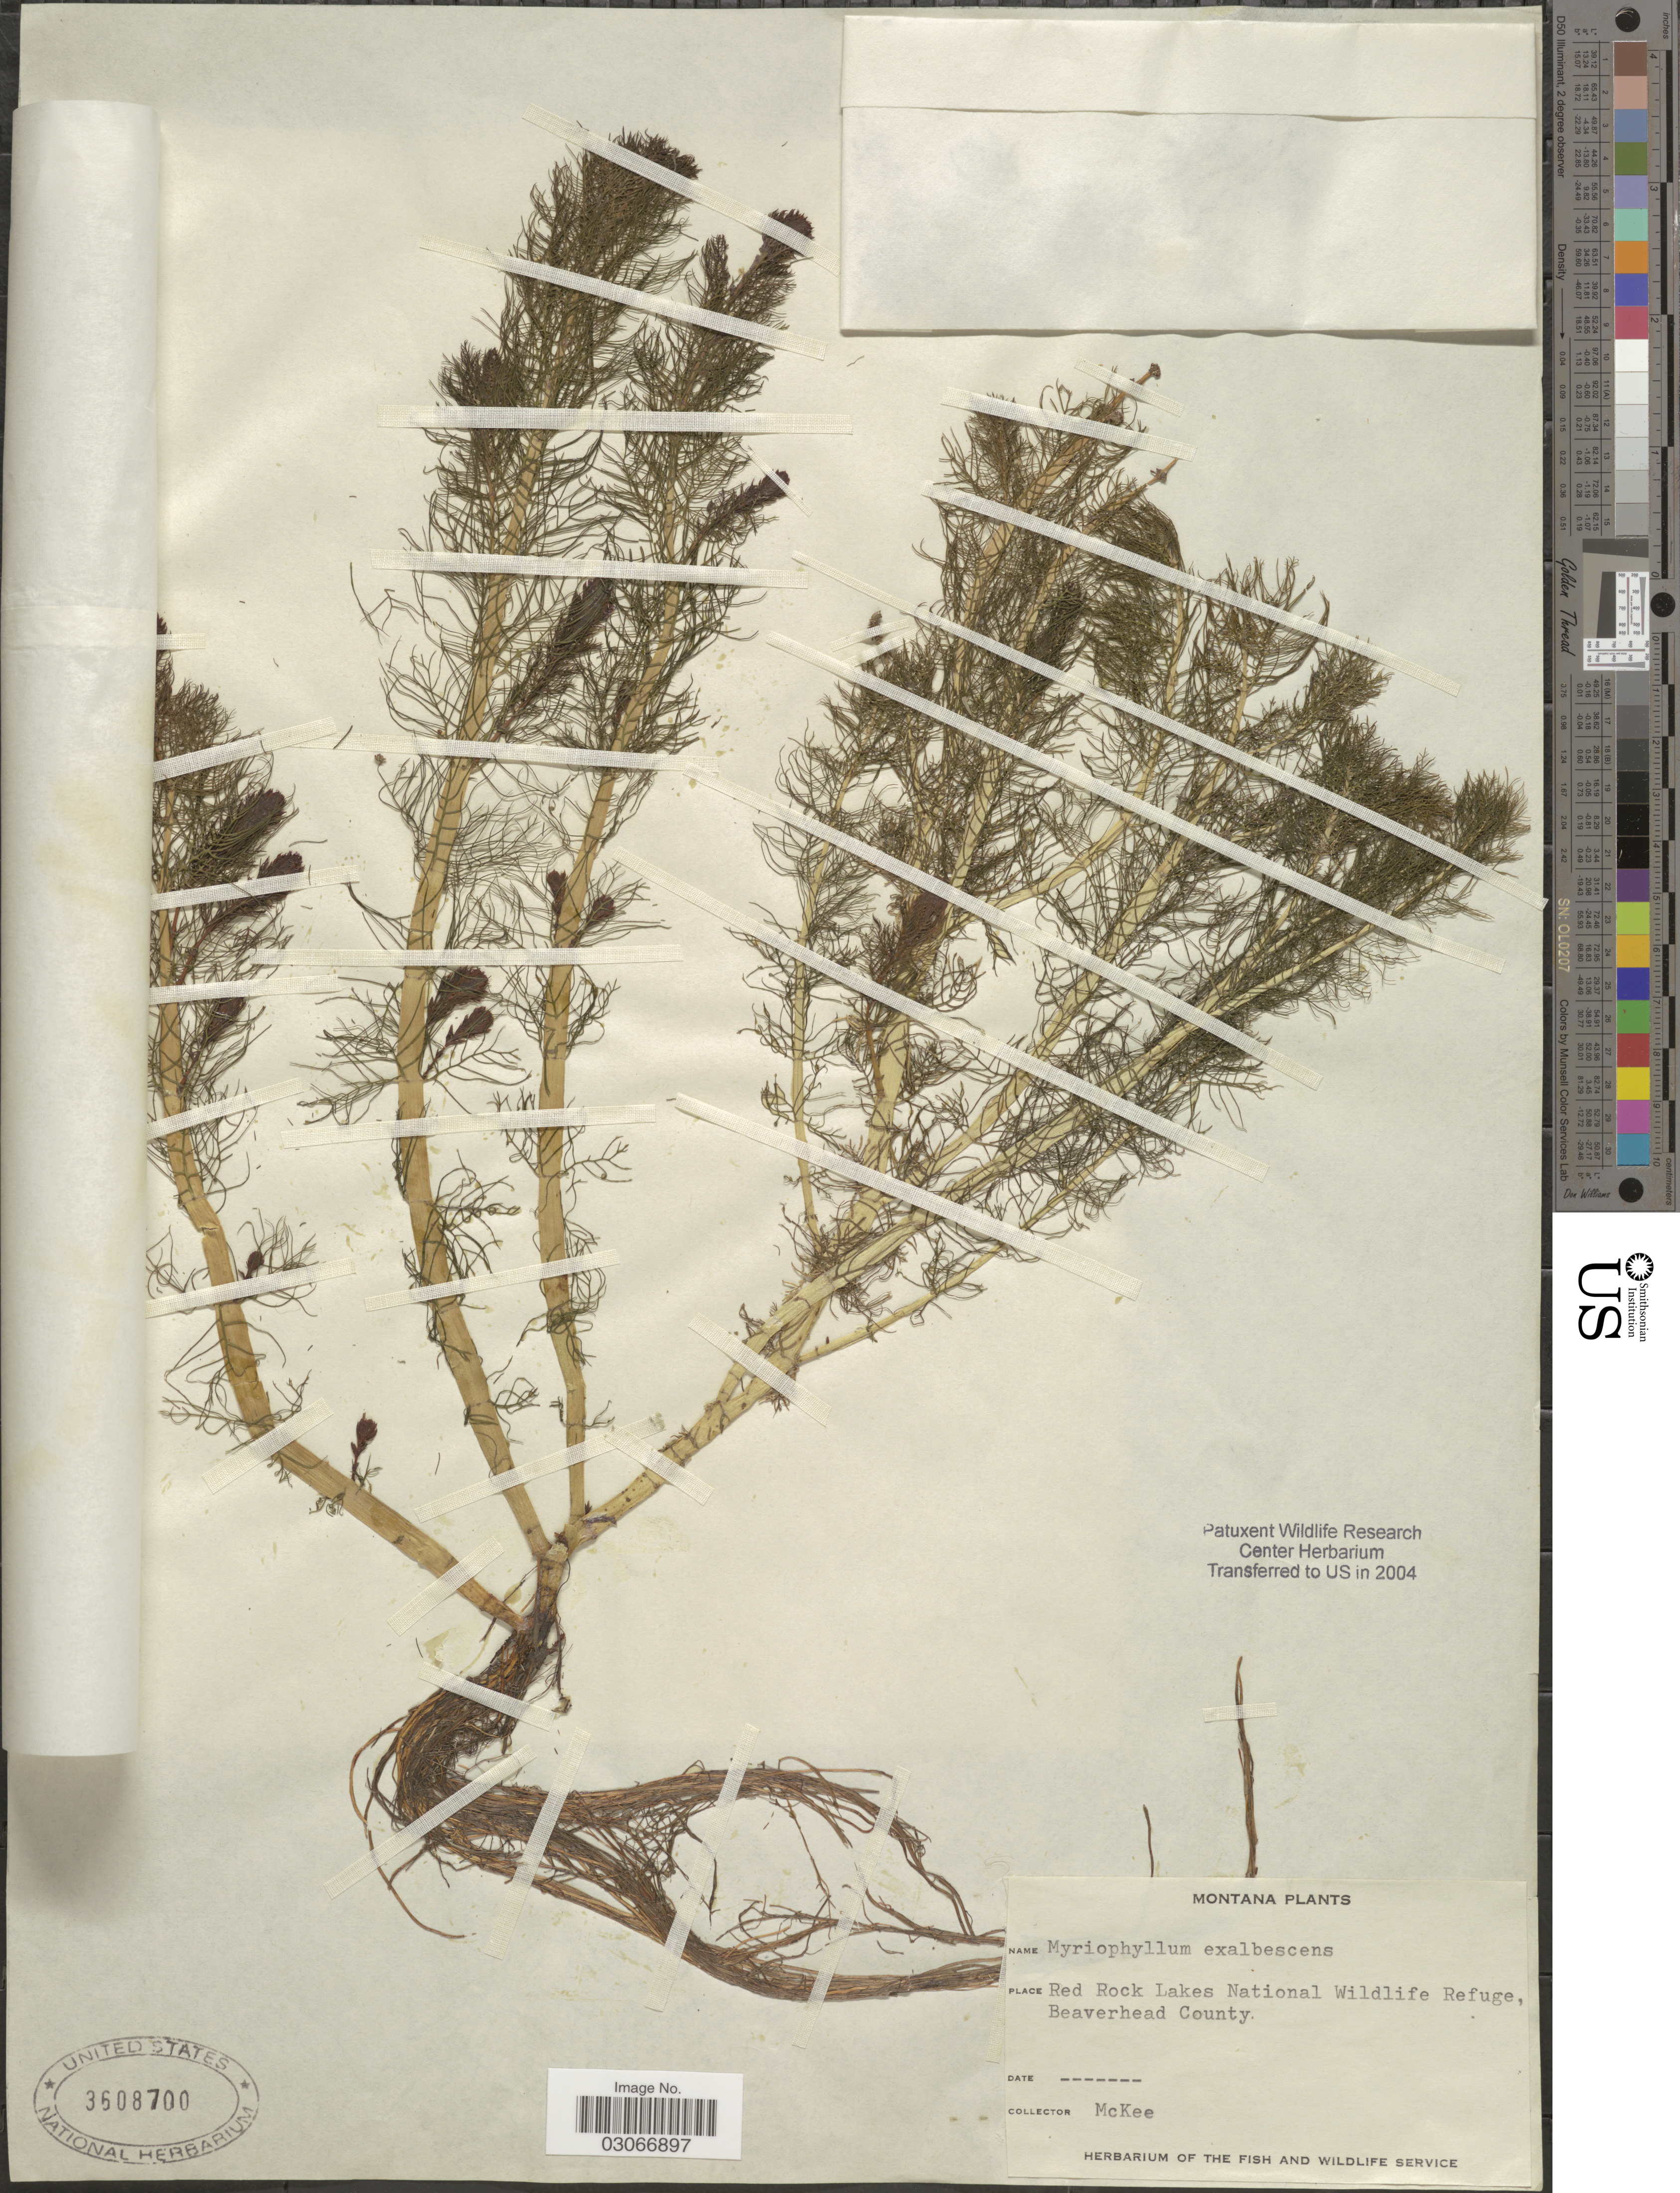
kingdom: Plantae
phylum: Tracheophyta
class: Magnoliopsida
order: Saxifragales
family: Haloragaceae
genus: Myriophyllum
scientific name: Myriophyllum exalbescens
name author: Fernald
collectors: McKee, --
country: United States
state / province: Montana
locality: Red Rock Lakes National Wildlife Refuge, Beaverhead County.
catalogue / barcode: US 3608700